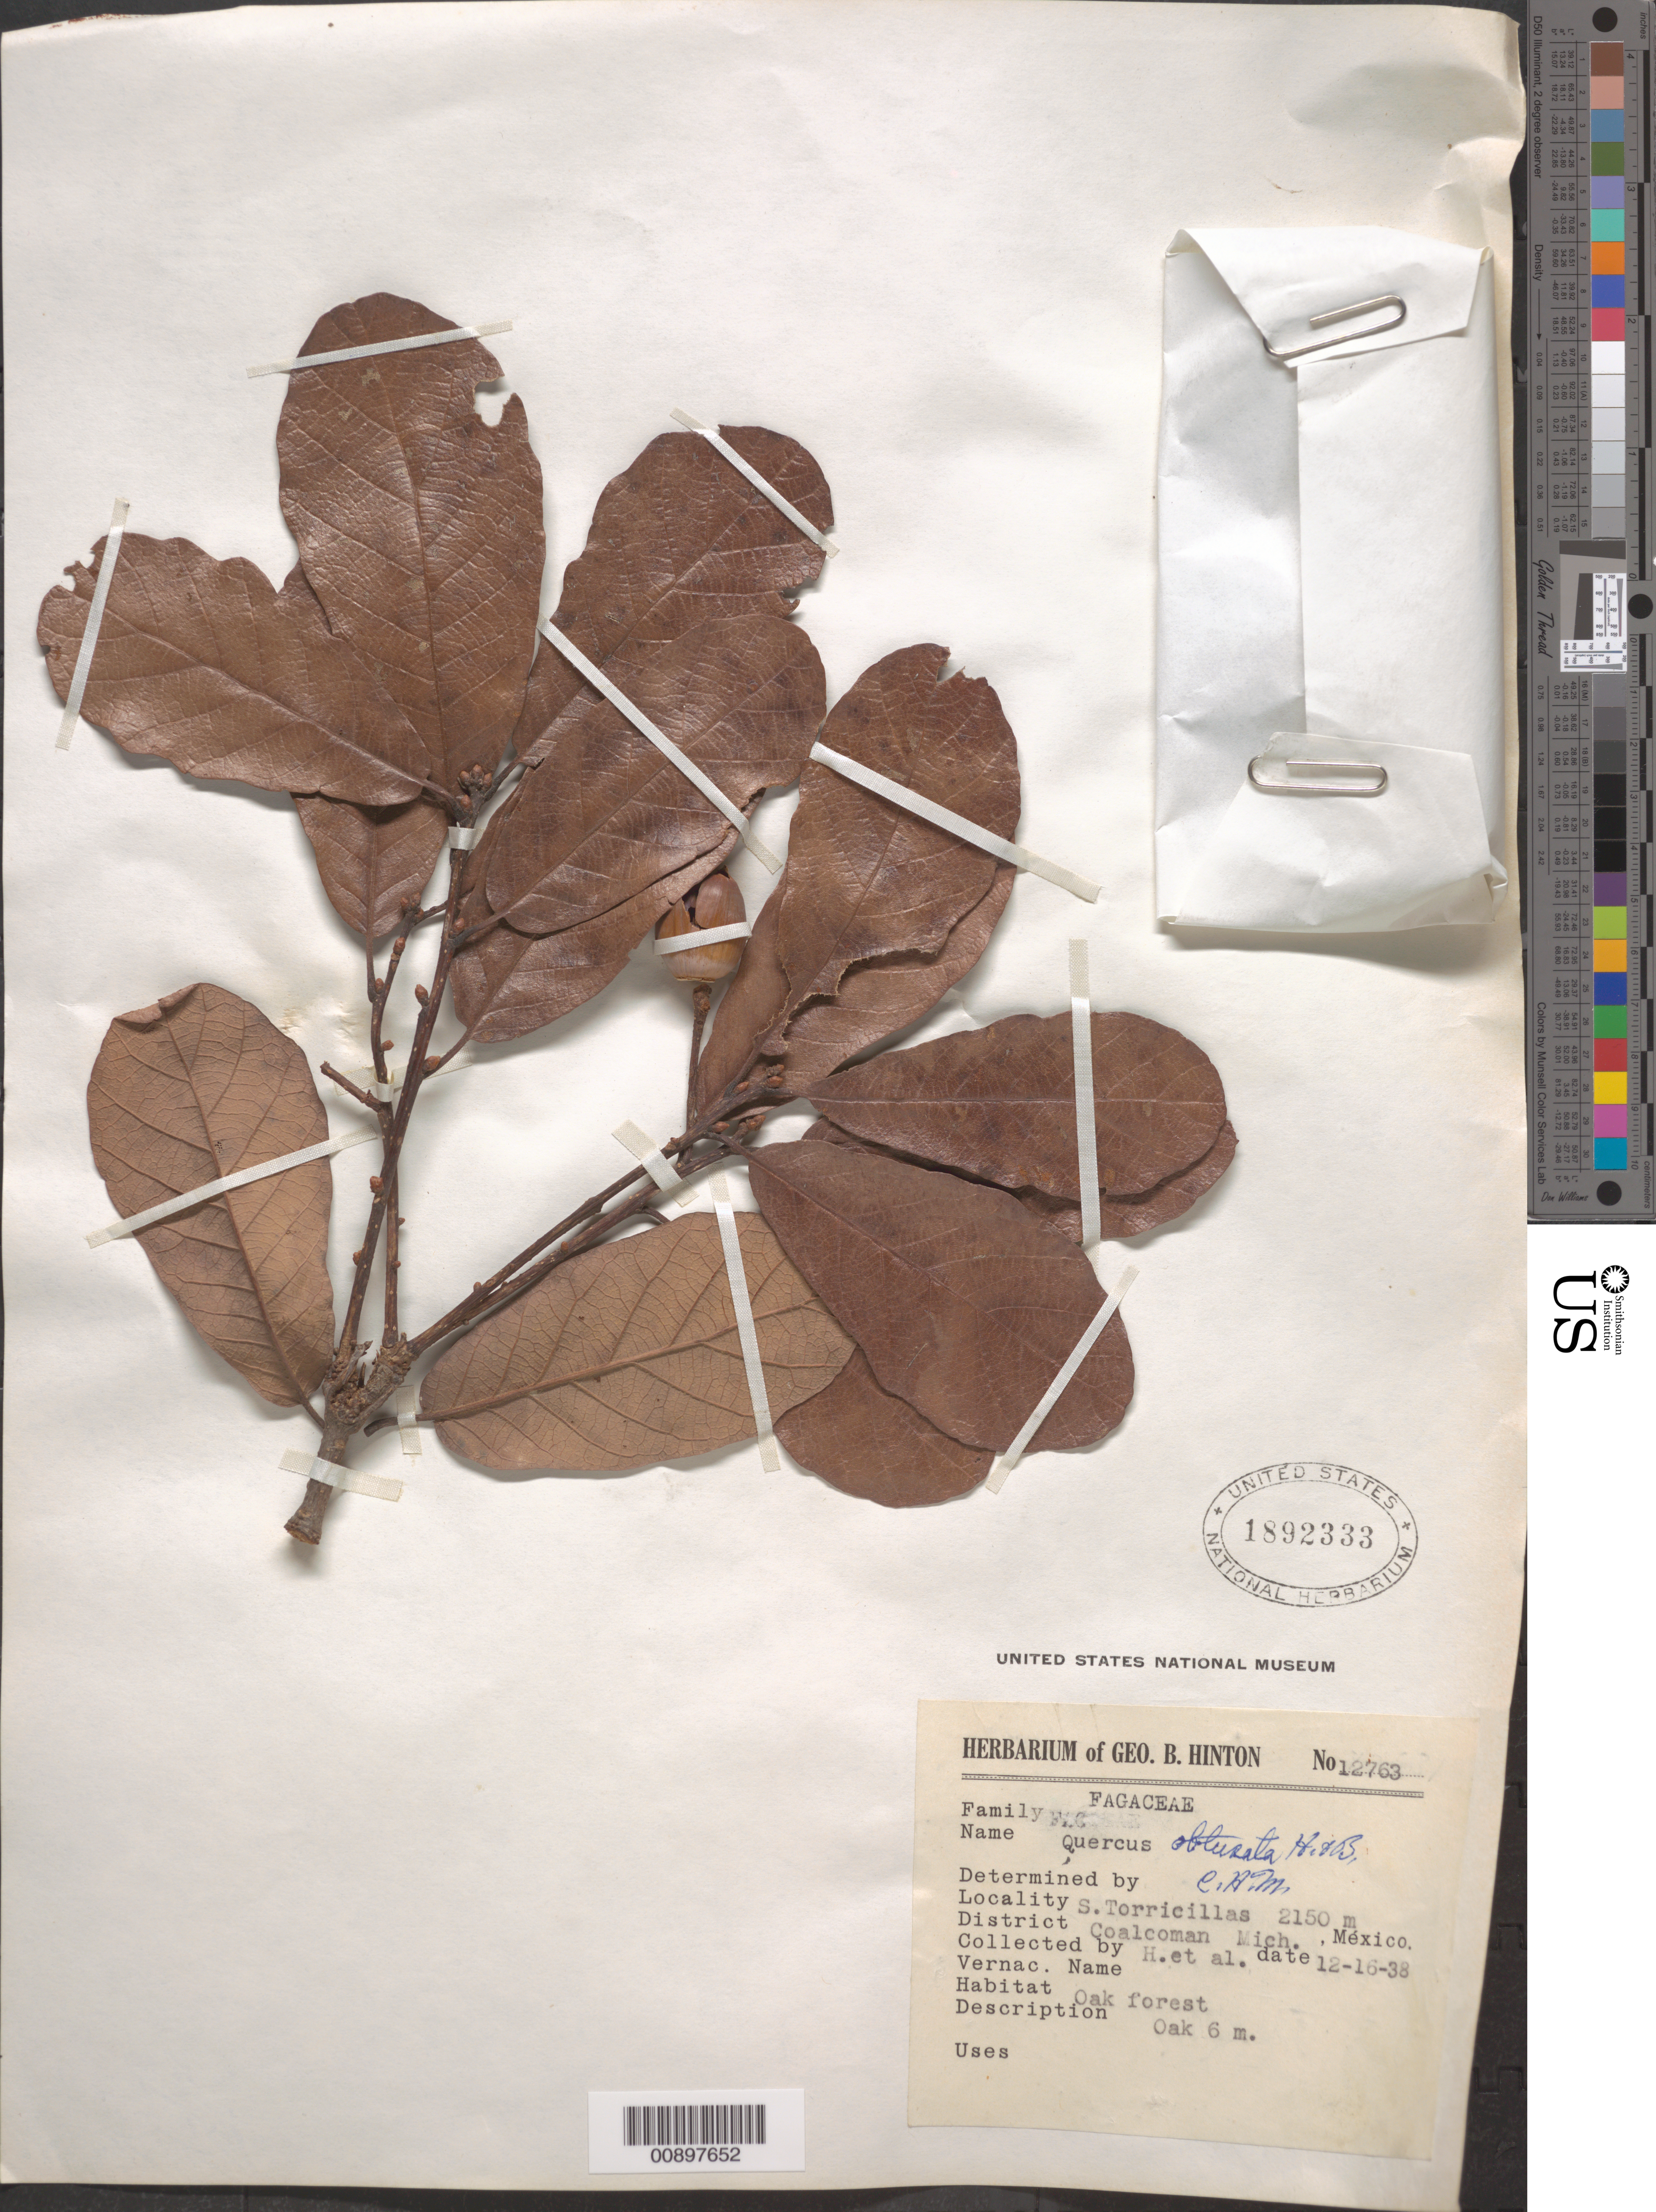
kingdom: Plantae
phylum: Tracheophyta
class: Magnoliopsida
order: Fagales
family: Fagaceae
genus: Quercus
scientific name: Quercus obtusata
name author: Humb. & Bonpl.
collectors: G. B. Hinton & et al.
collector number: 12763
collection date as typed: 16 Dec 1938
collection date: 1938-12-16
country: Mexico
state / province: Michoacán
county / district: Coalcomán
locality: Sierra Torricillas, District Coalcomán, Michoacán.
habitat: Oak forest.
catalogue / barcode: US 1892333